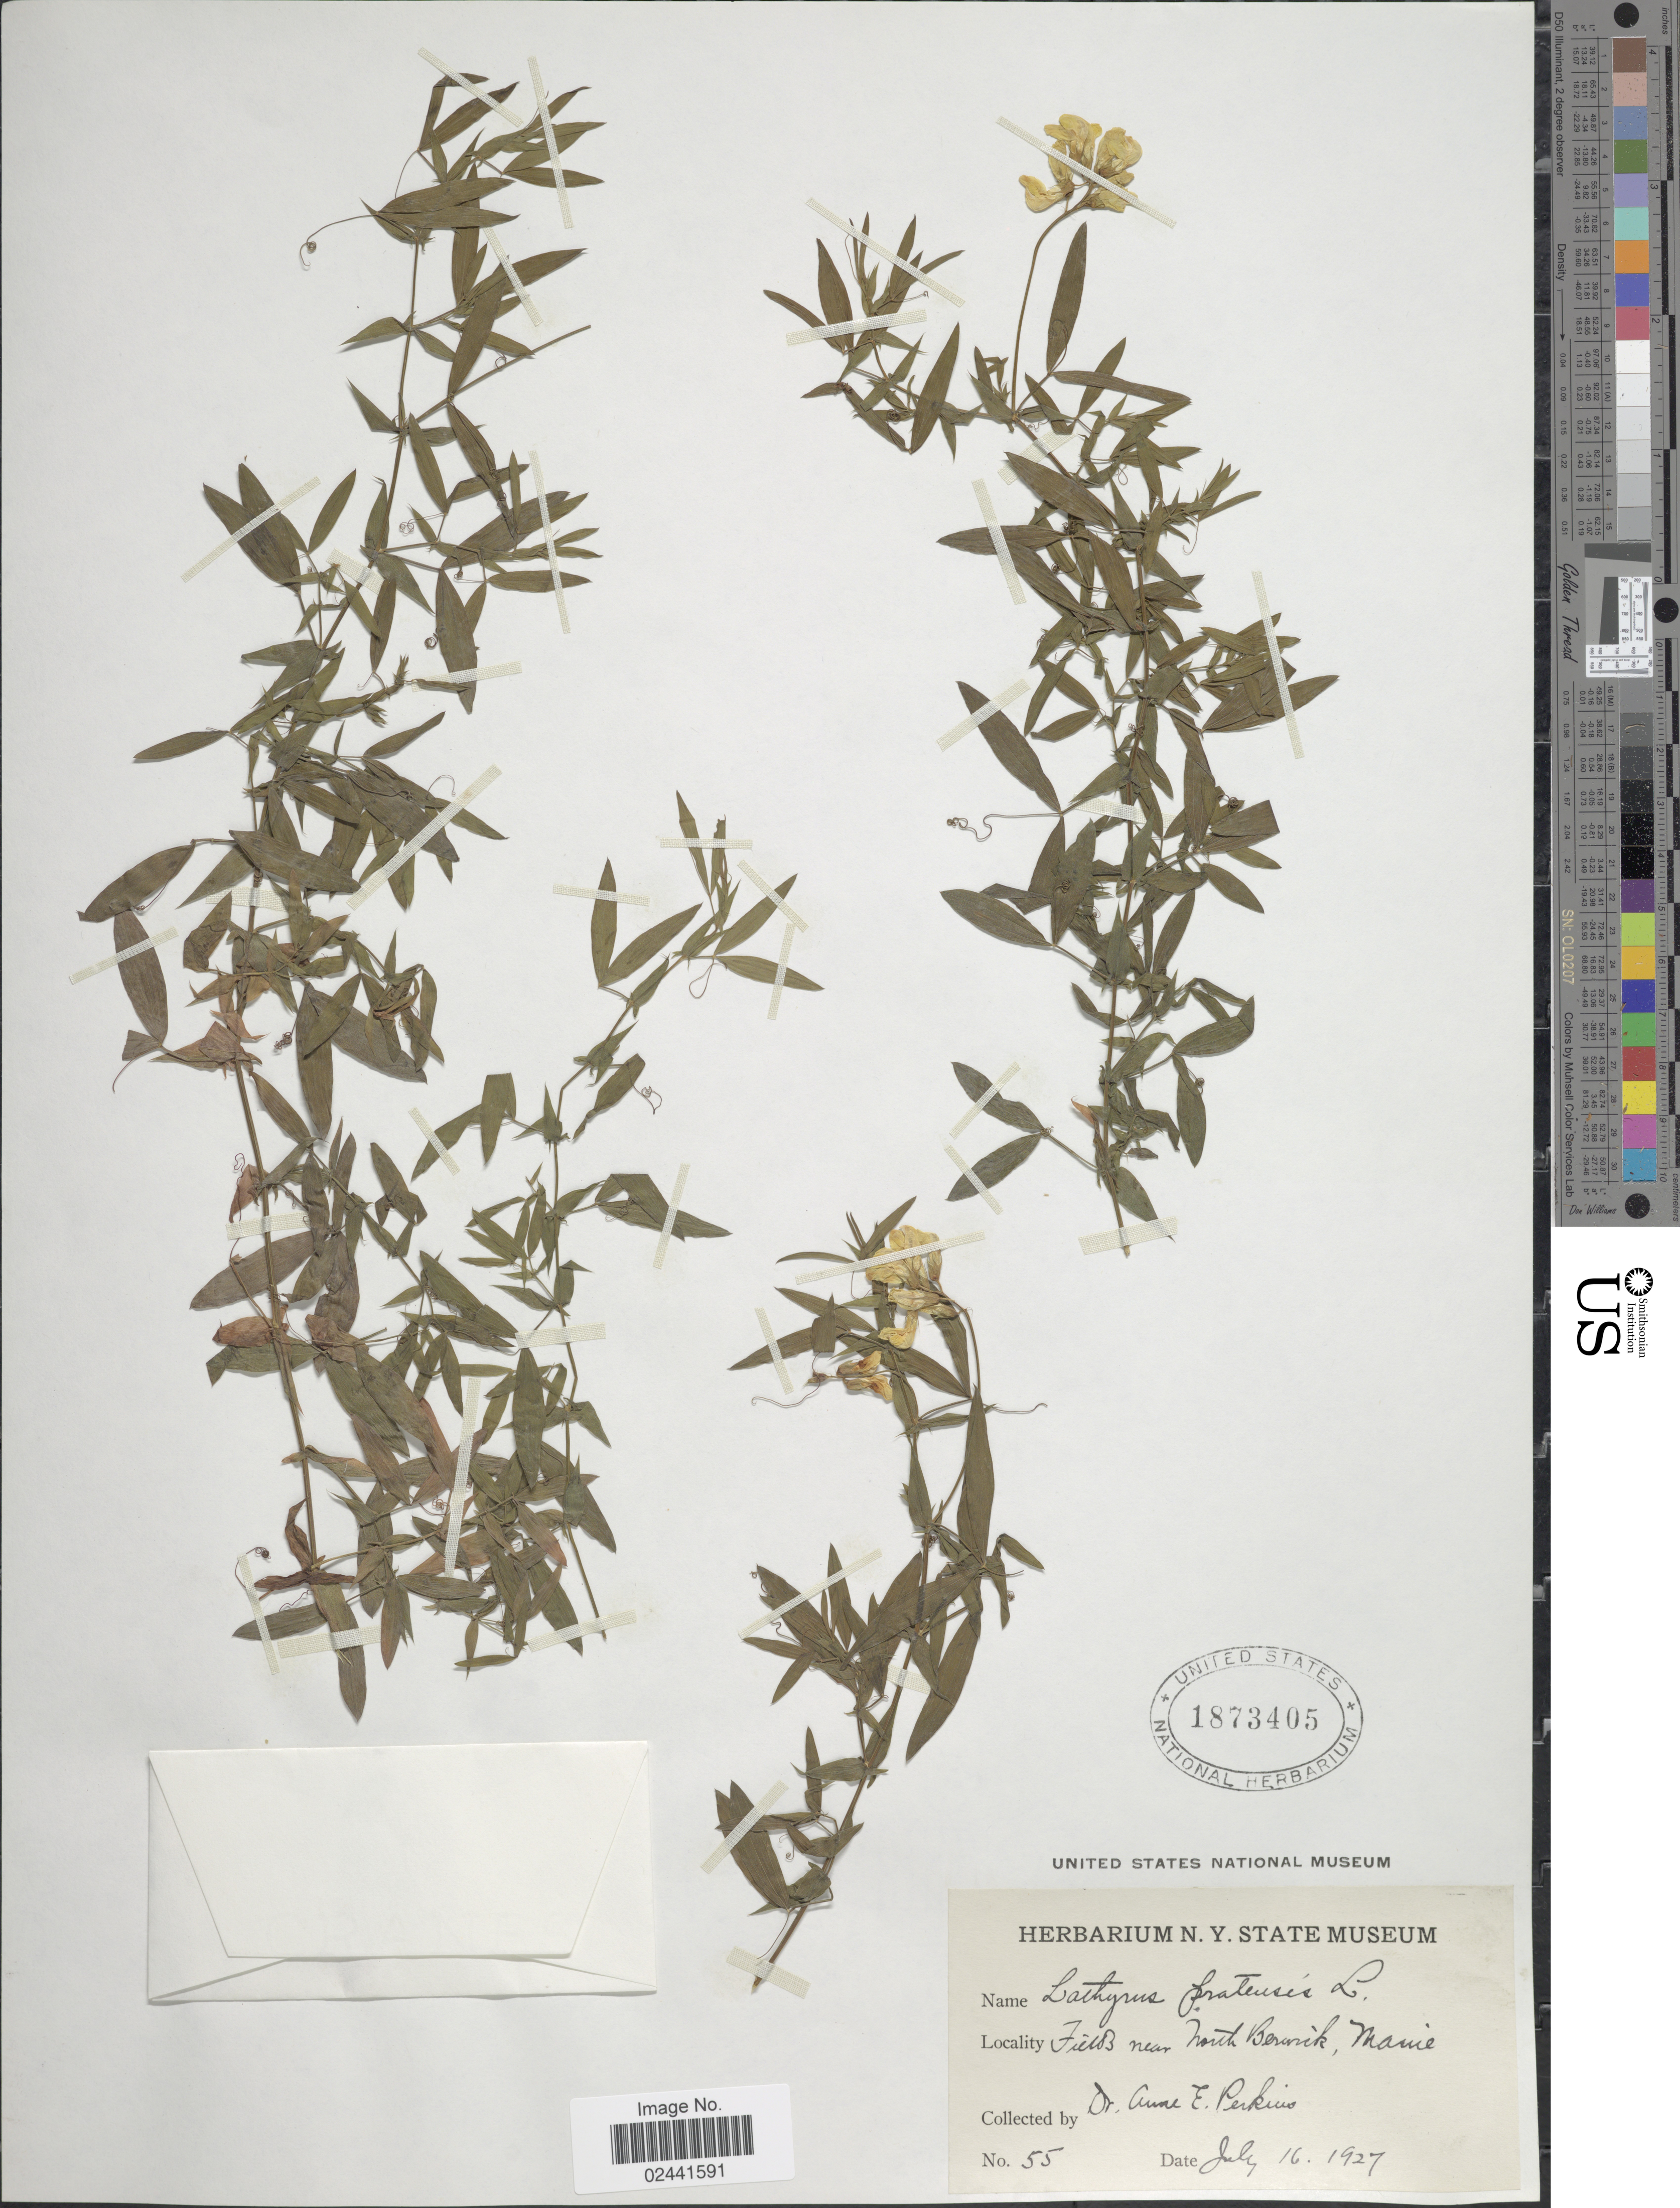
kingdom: Plantae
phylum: Tracheophyta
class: Magnoliopsida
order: Fabales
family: Fabaceae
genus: Lathyrus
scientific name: Lathyrus pratensis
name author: L.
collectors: A. E. Perkins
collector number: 55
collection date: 1927-07-16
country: United States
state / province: Maine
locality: Fields near North Berwick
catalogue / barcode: US 1873405